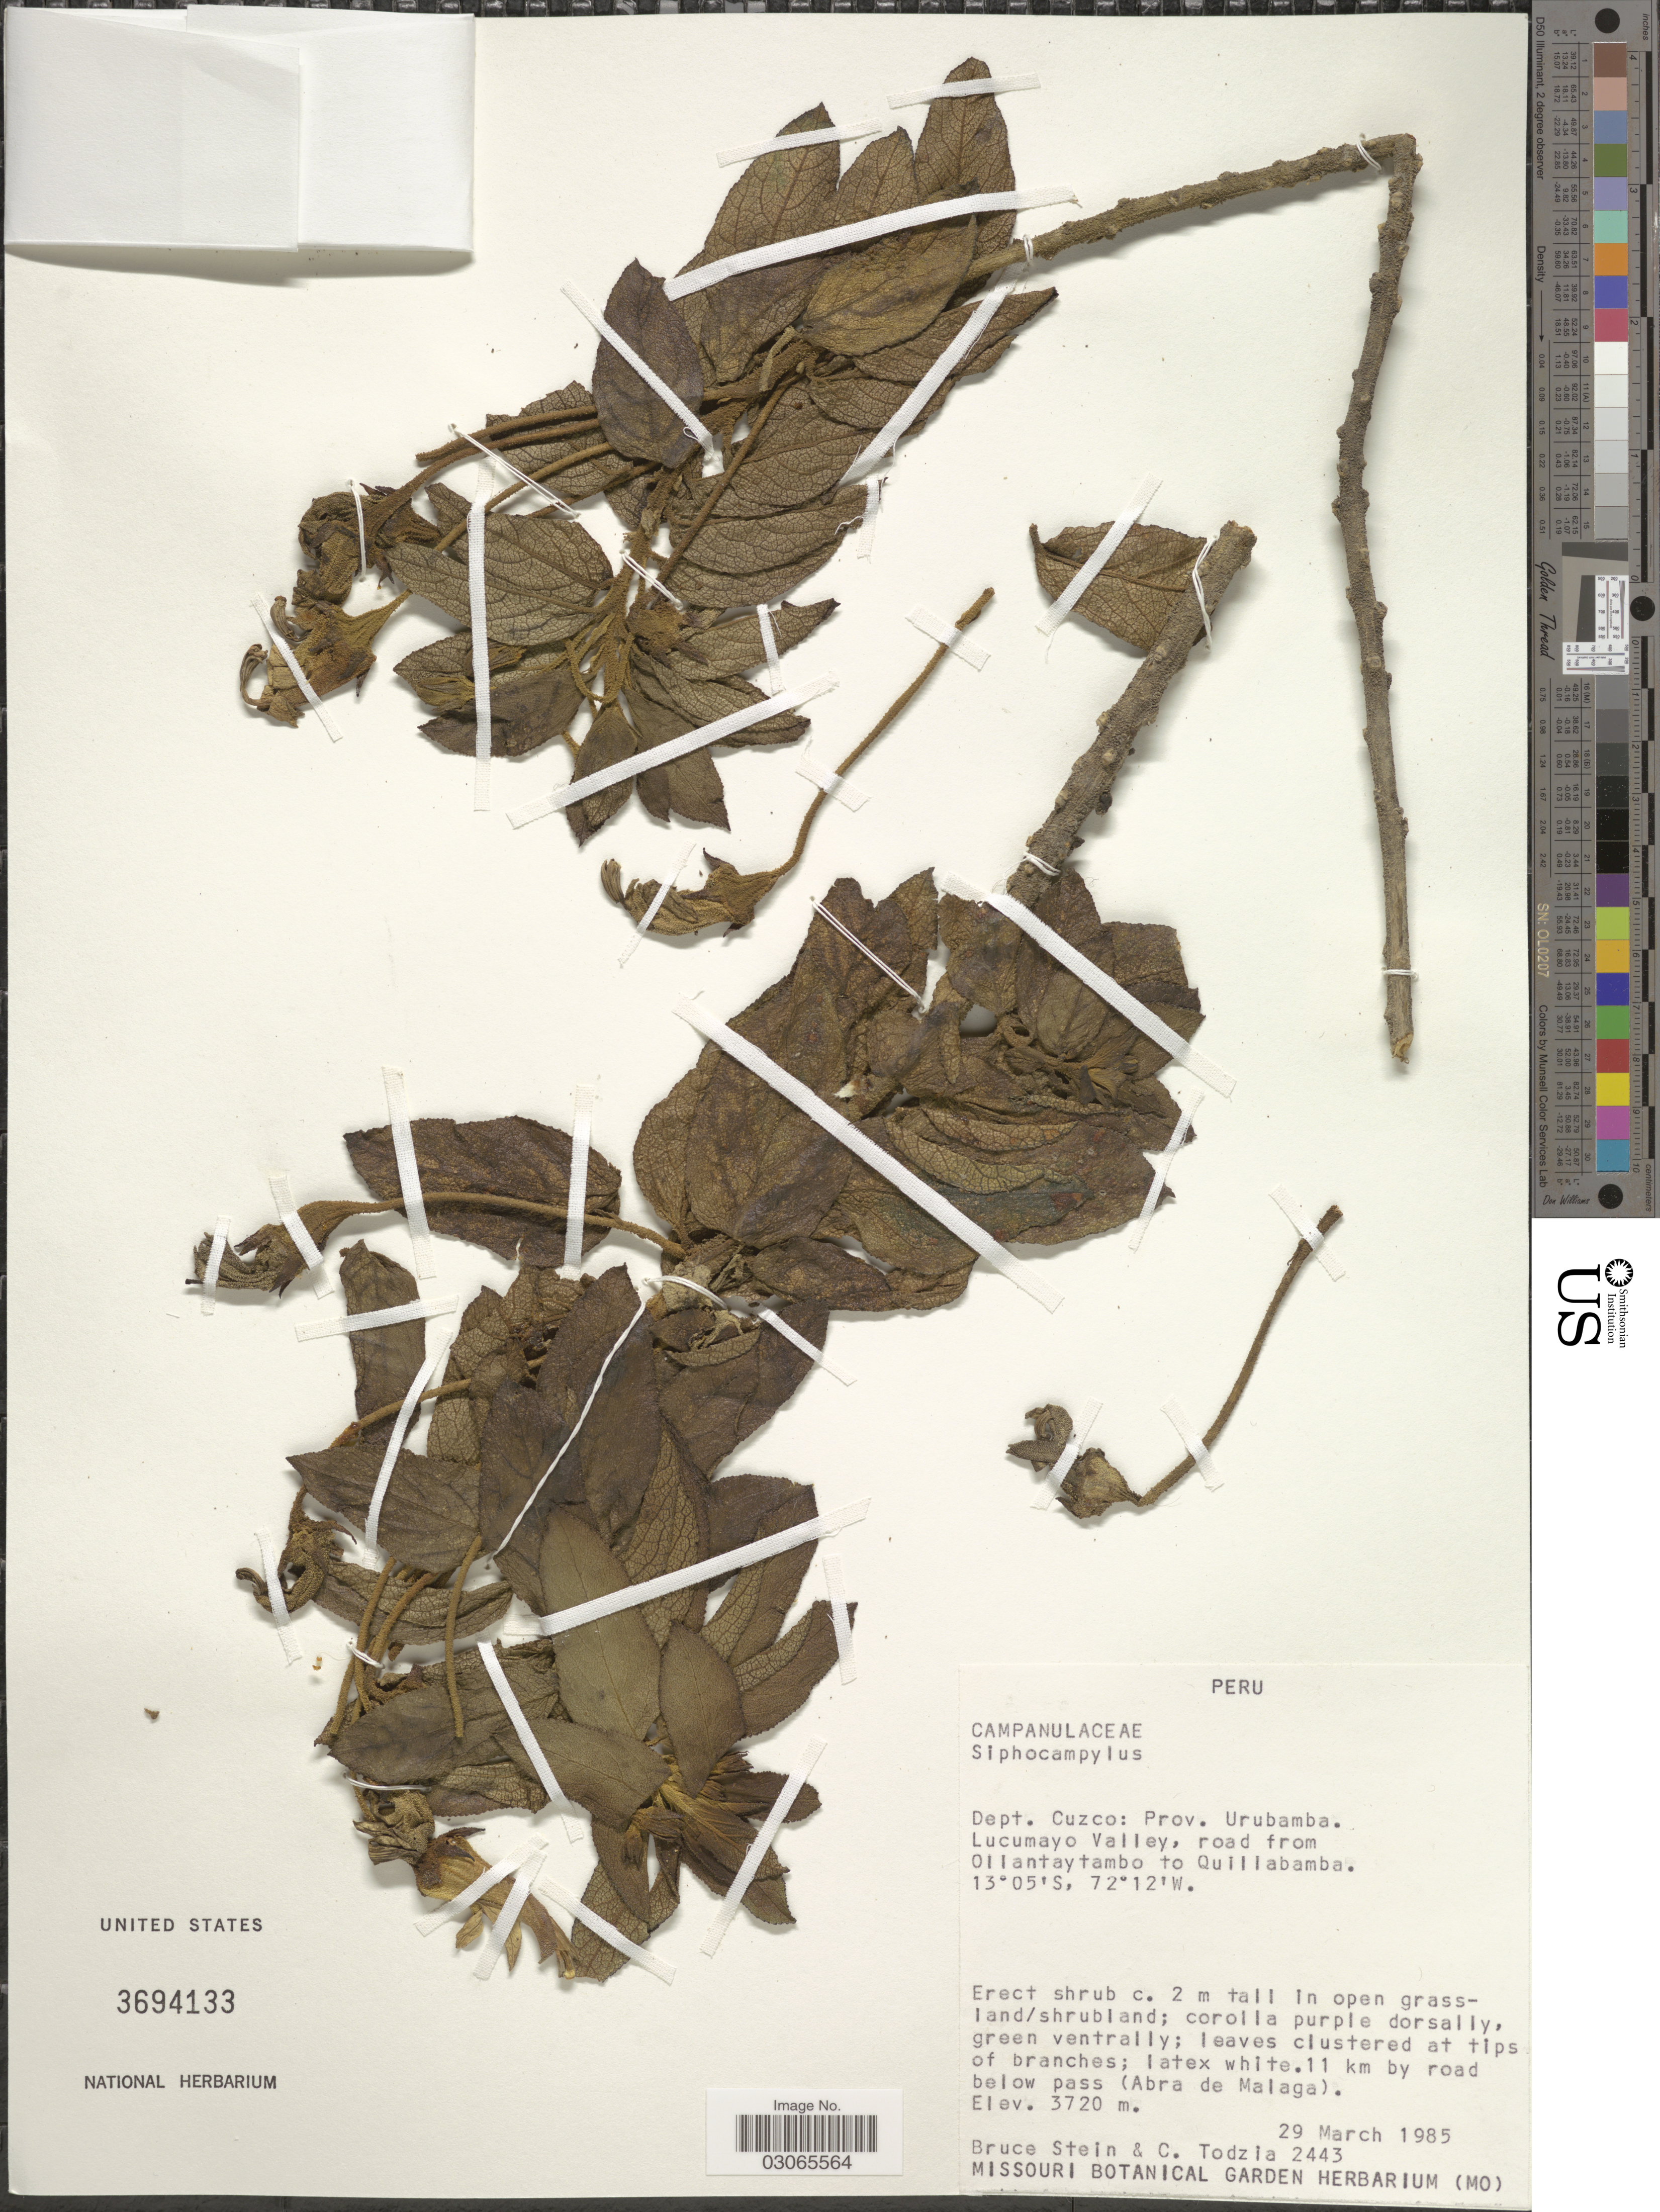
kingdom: Plantae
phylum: Tracheophyta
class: Magnoliopsida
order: Asterales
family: Campanulaceae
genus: Siphocampylus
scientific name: Siphocampylus sp.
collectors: B. A. Stein & C. A. Todzia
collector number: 2443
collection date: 1985-03-29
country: Peru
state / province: Cusco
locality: Dept. Cuzco: Prov. Urubamba. Lucumayo Valley, road from Ollantaytambo to Quillabamba.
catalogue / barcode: US 3694133